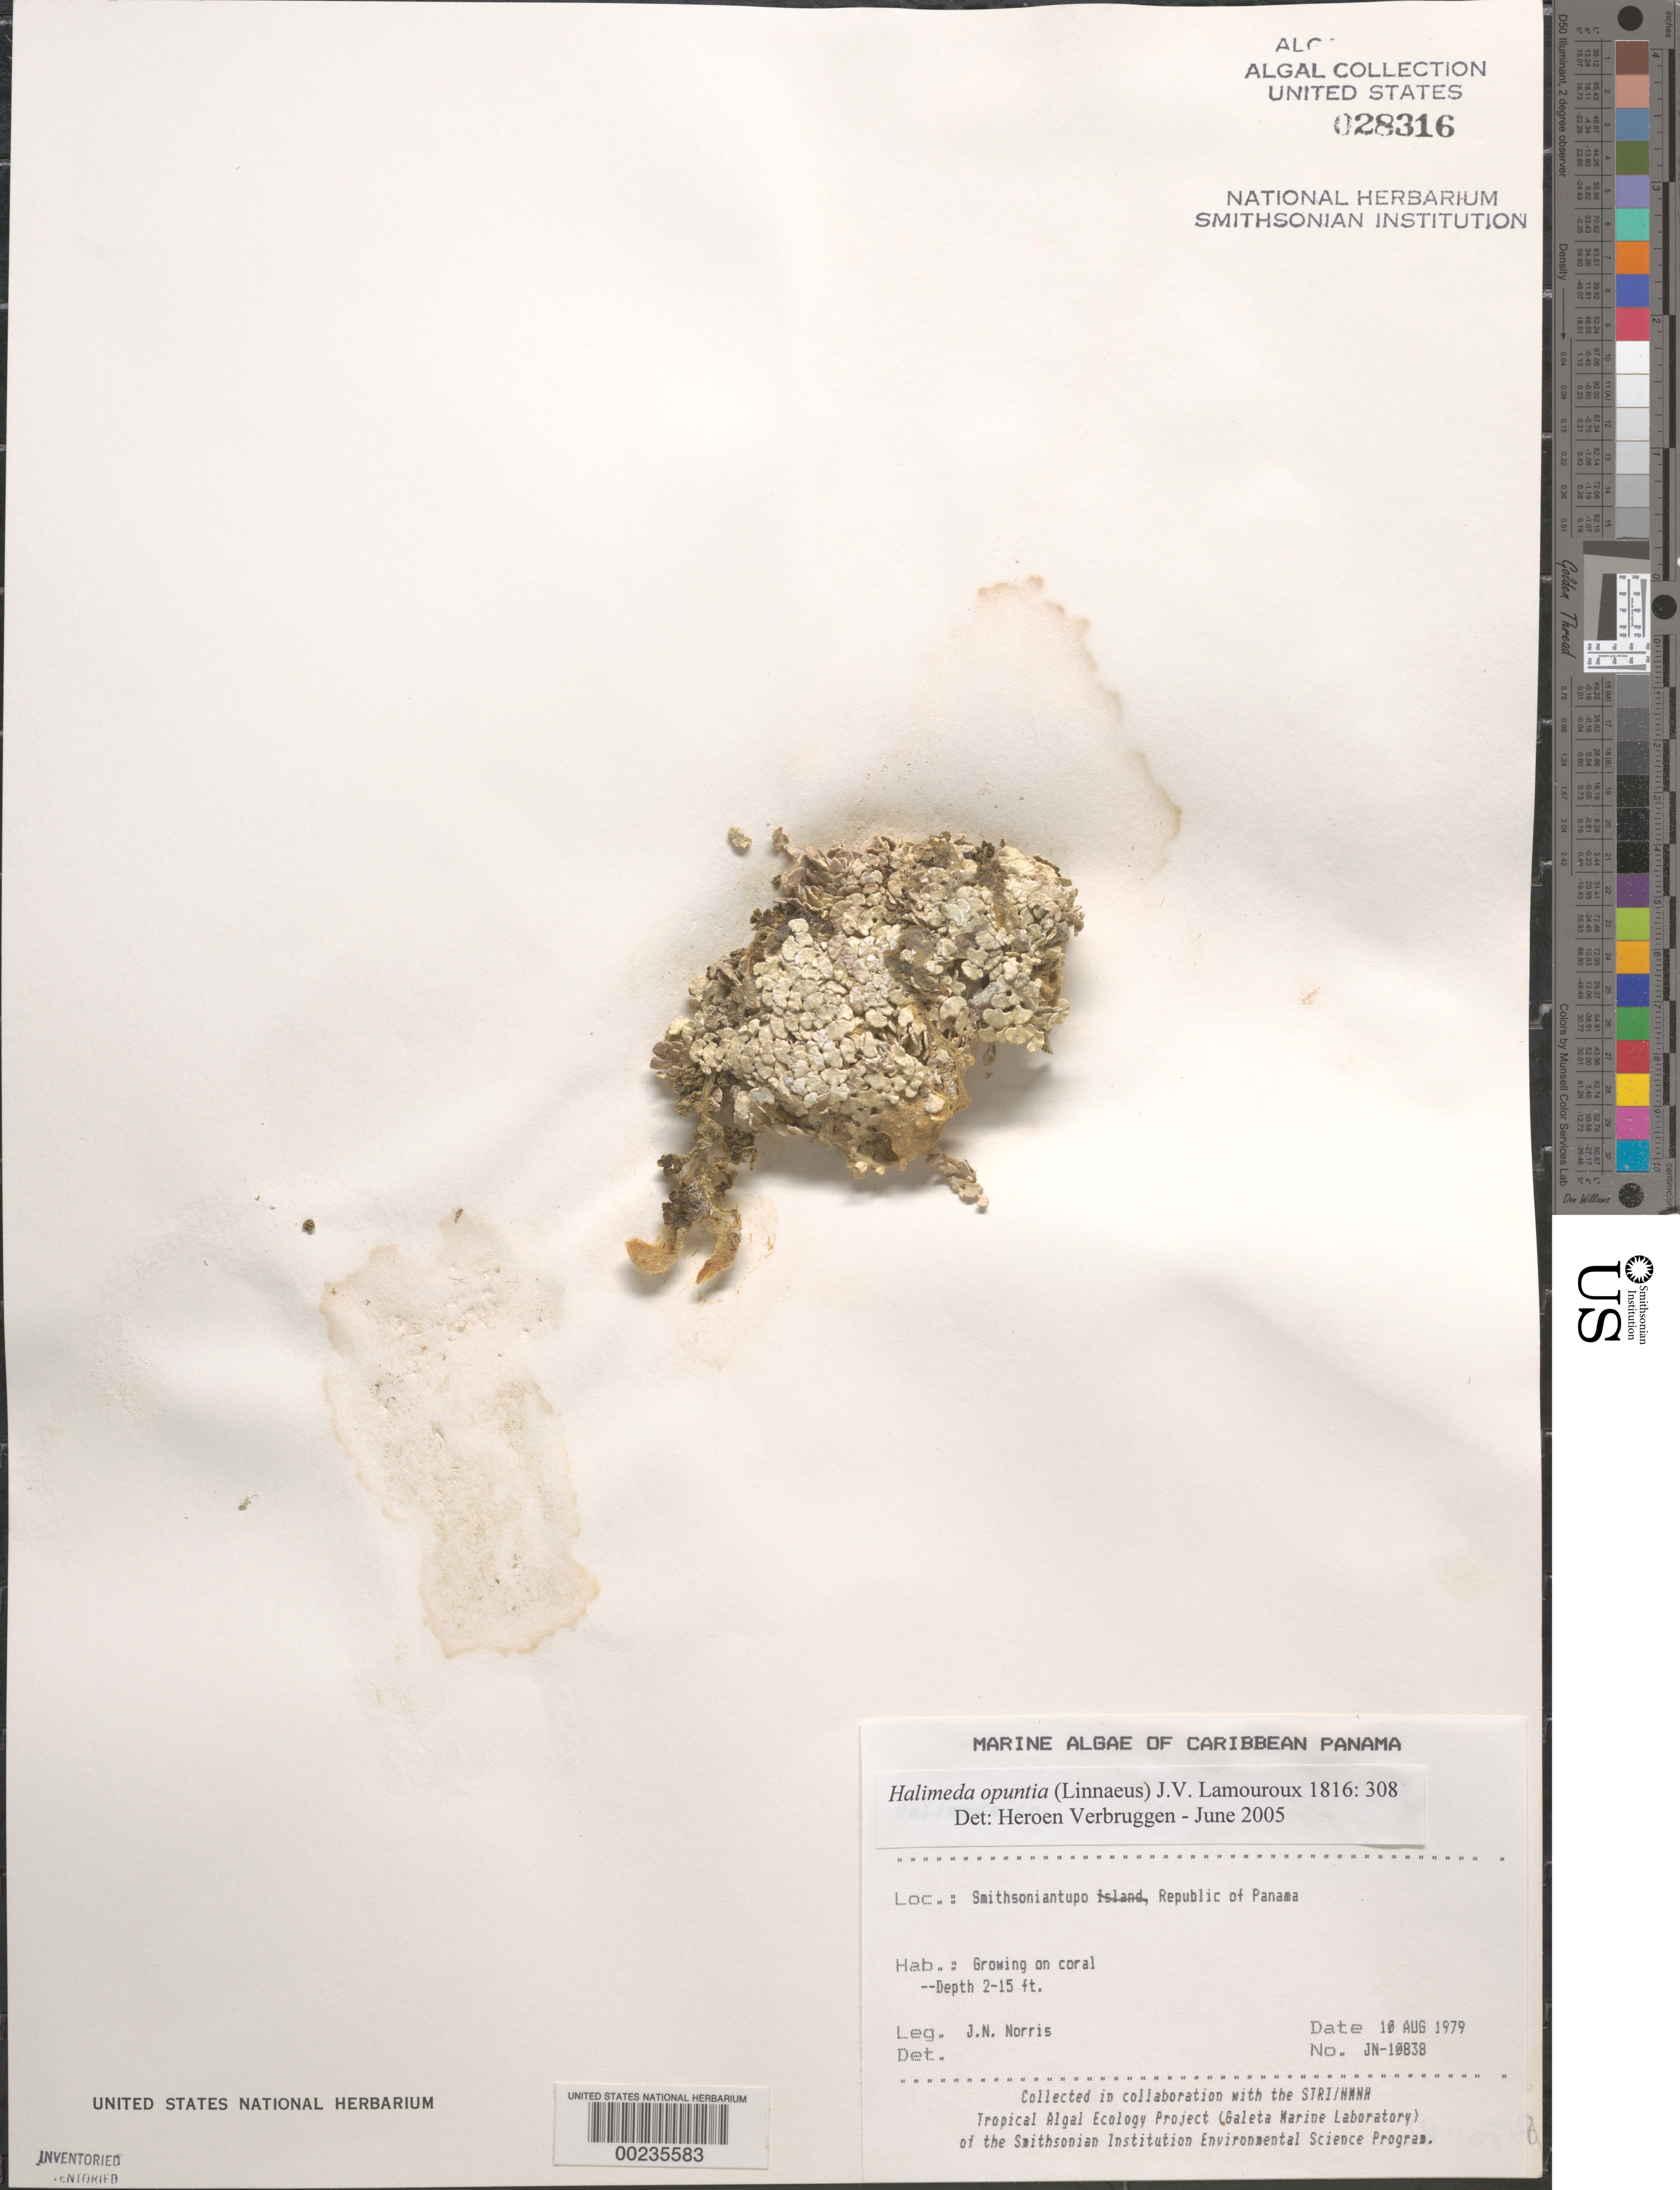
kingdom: Plantae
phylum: Chlorophyta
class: Ulvophyceae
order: Bryopsidales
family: Halimedaceae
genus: Halimeda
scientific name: Halimeda opuntia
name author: (L.) J.V.Lamouroux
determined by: Verbruggen, H.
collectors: J. N. Norris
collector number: JN-10838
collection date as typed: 10 Aug 1979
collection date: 1979-08-10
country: Panama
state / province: Kuna Yala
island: Smithsoniantupo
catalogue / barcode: US 28316